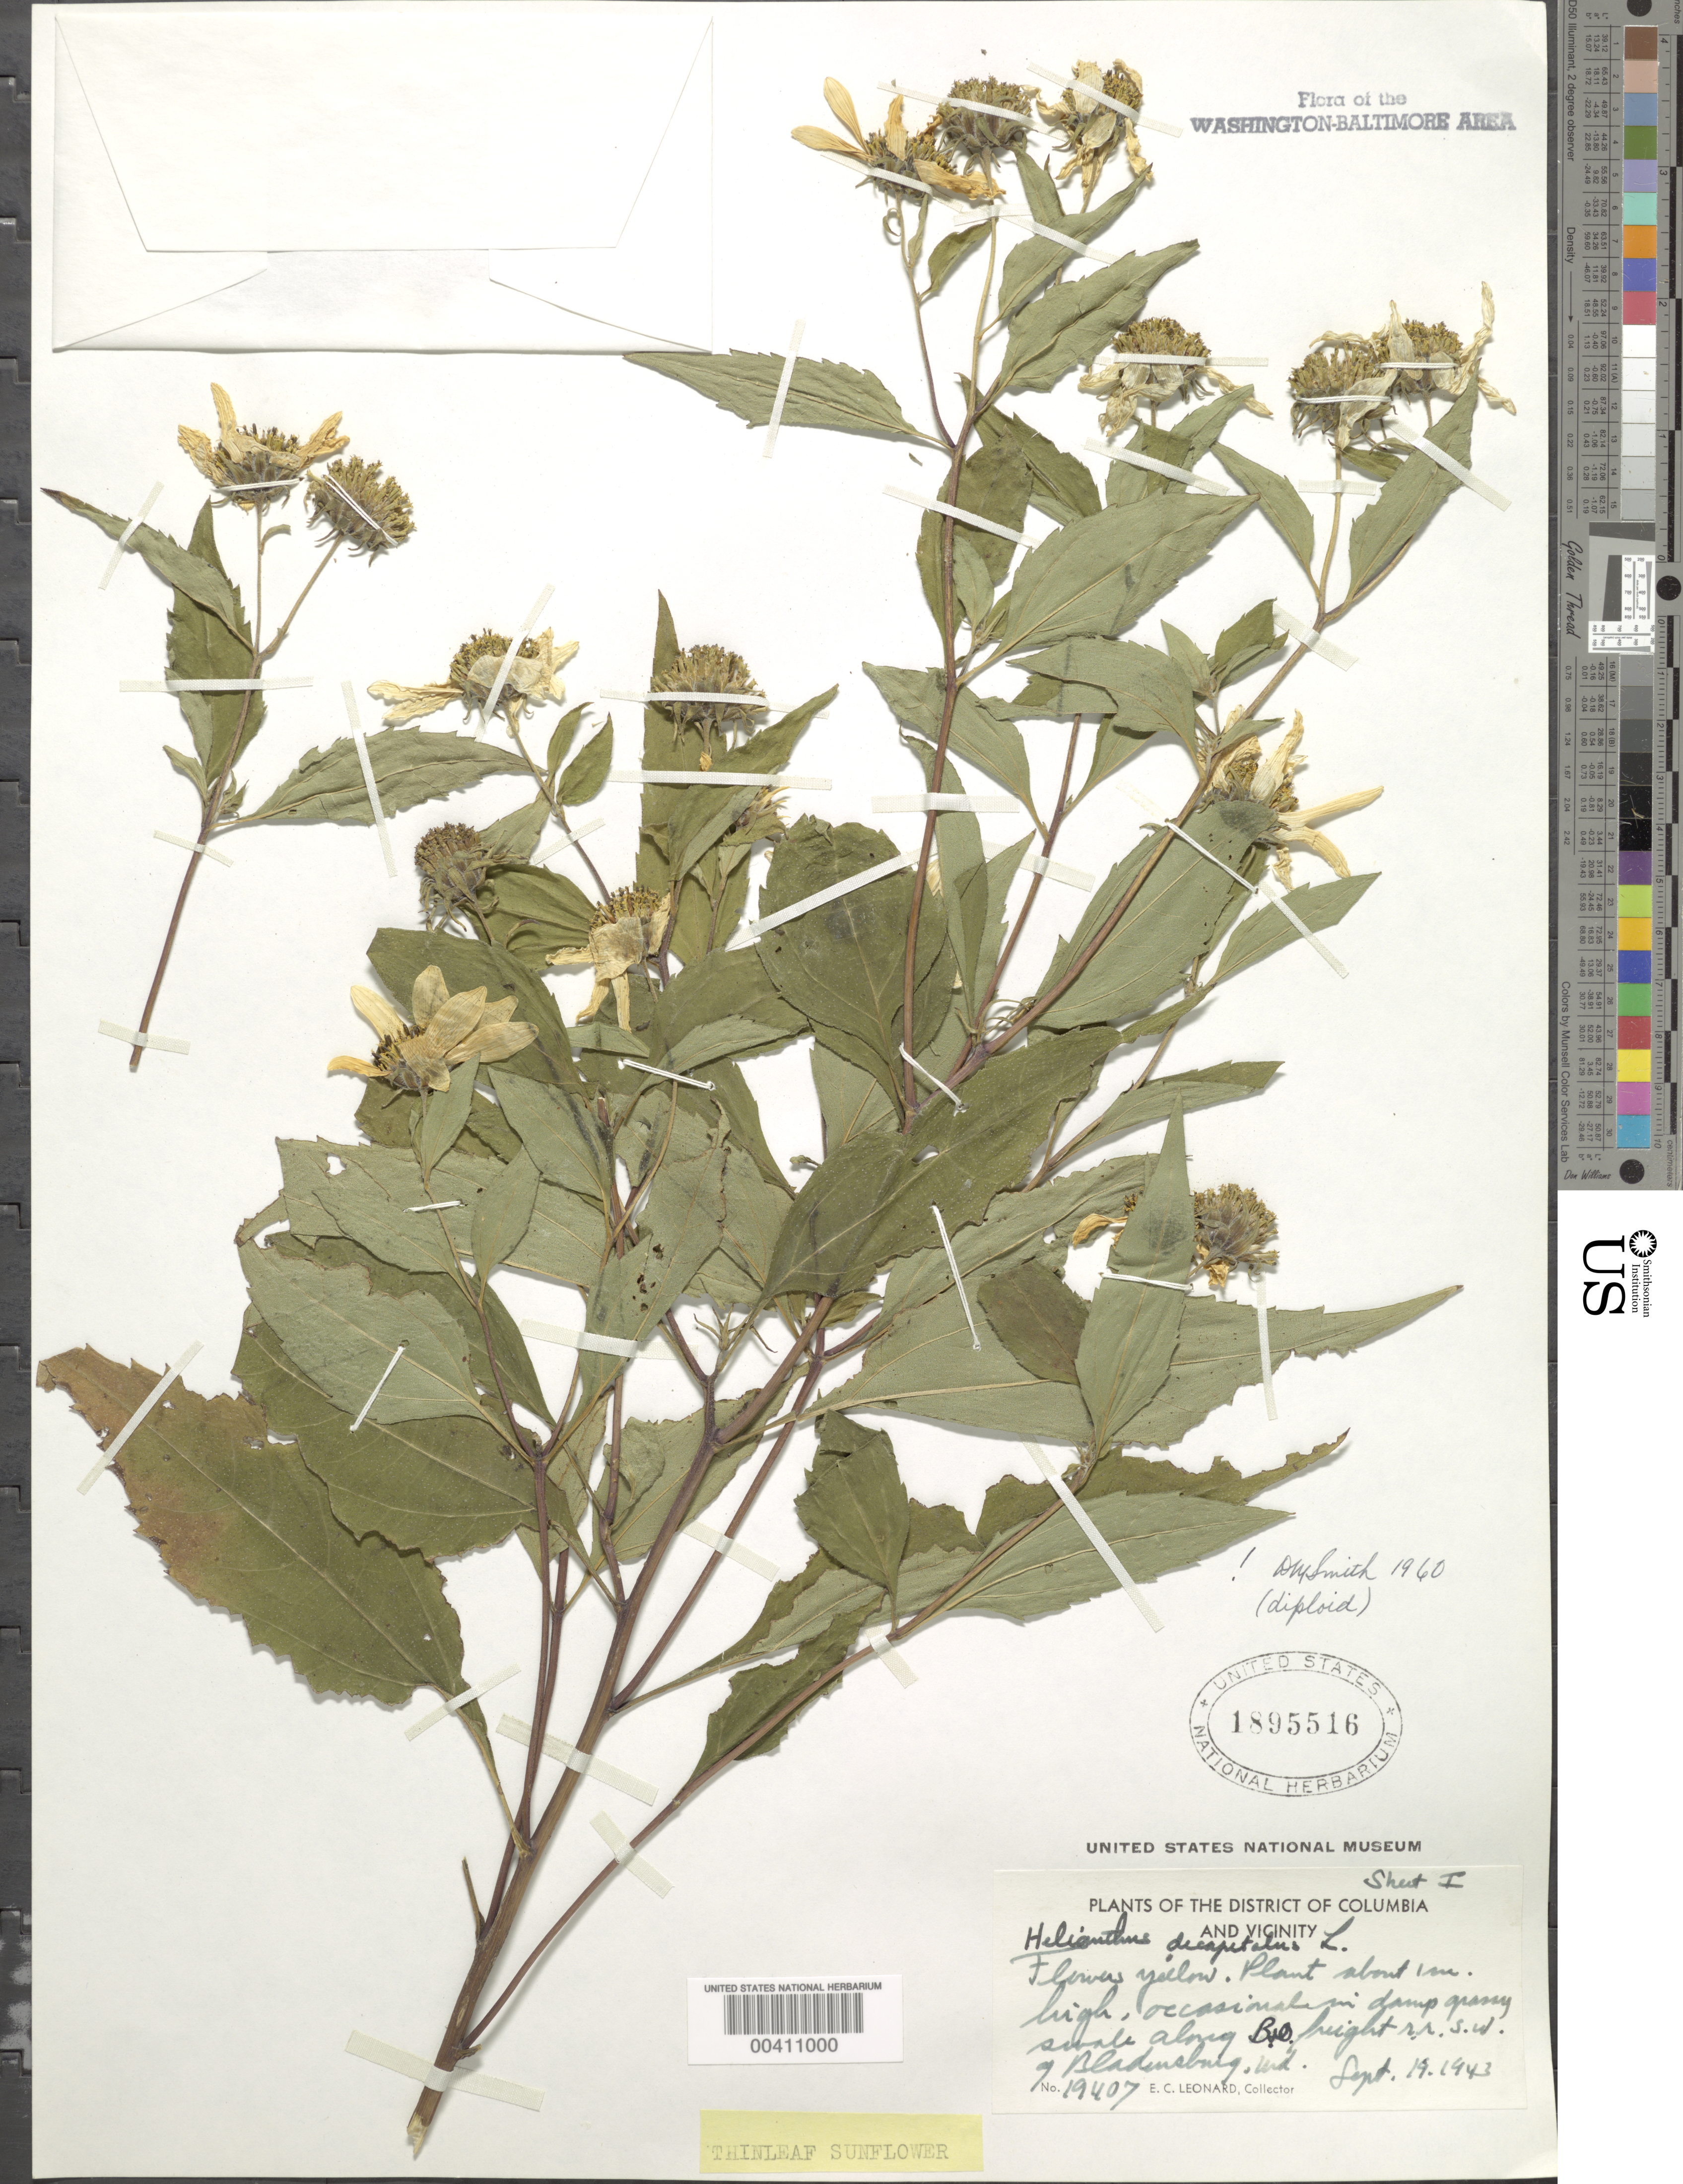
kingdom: Plantae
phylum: Tracheophyta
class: Magnoliopsida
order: Asterales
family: Asteraceae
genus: Helianthus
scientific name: Helianthus decapetalus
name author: L.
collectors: P. Fleming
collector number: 19407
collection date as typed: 19 Sep 1943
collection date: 1943-09-19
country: United States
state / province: Maryland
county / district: Prince George's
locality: Bladensburg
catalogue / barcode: US 1895516